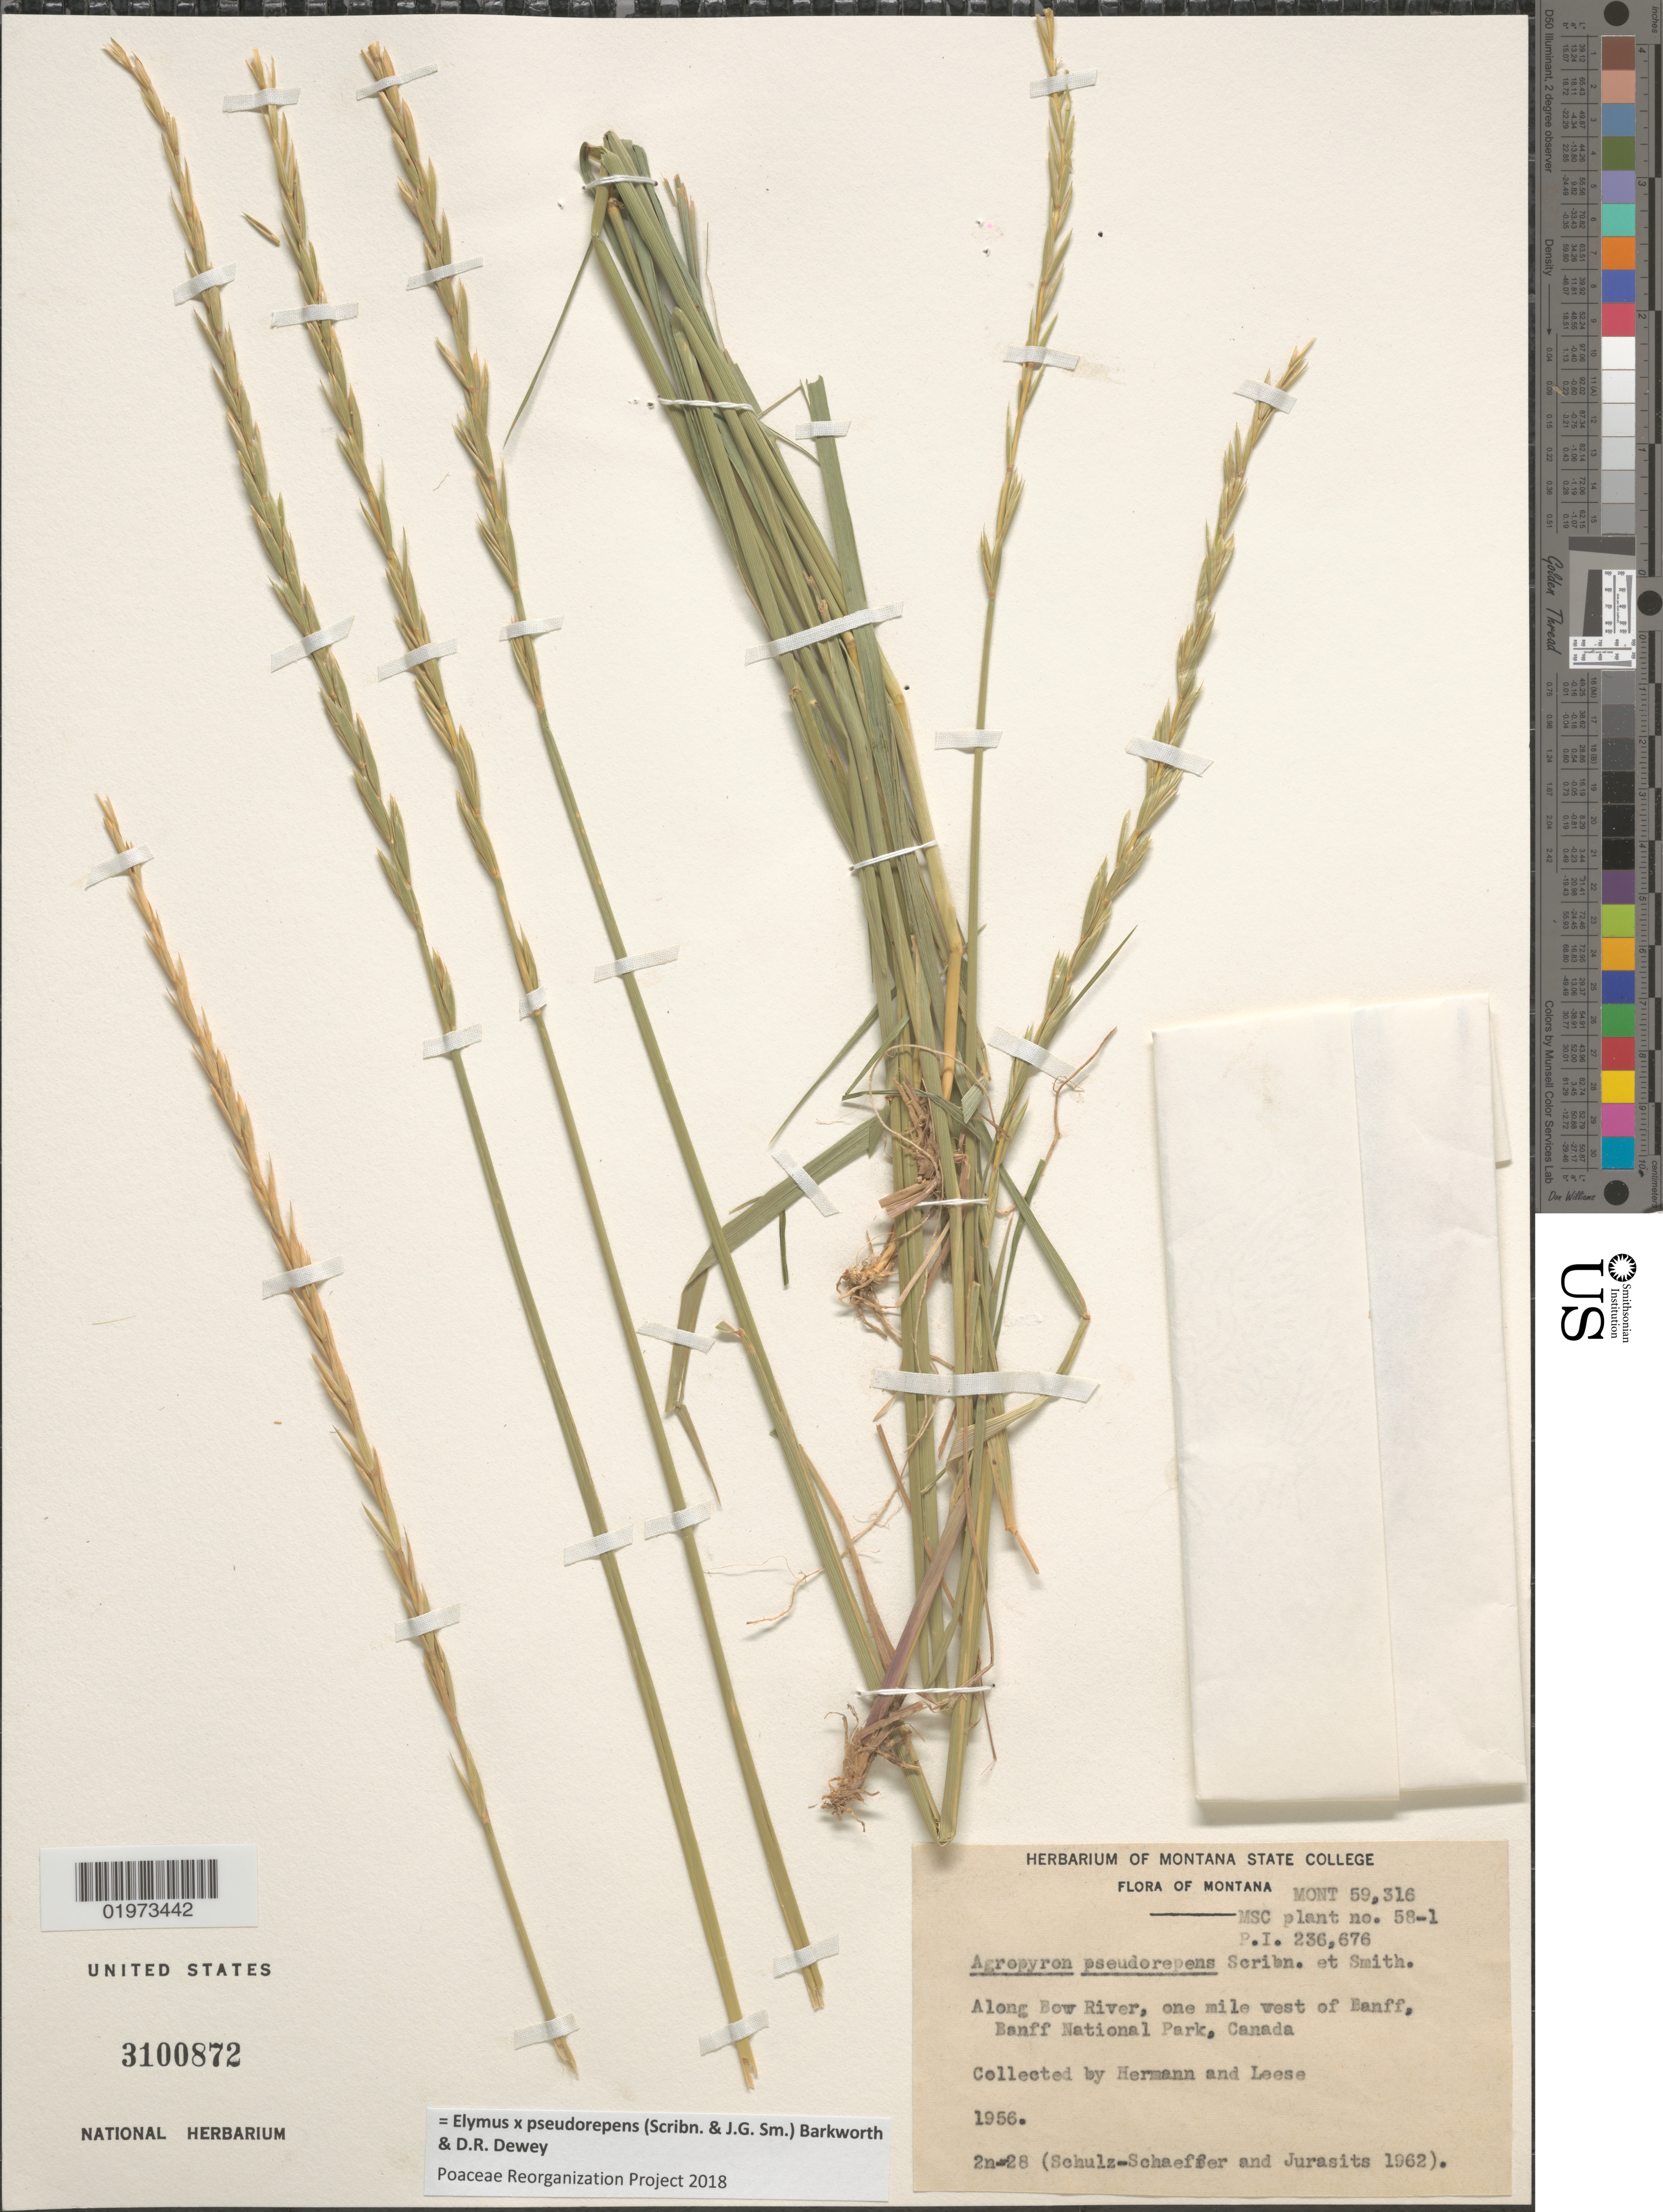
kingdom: Plantae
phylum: Tracheophyta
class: Liliopsida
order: Poales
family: Poaceae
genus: Elymus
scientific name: Elymus x pseudorepens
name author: (Scribn. & J.G. Sm.) Barkworth & Dewey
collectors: Hermann & B. Leese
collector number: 58-1?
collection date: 1956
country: Canada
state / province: Alberta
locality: Along Bow River, one mile west of Banff, Banff National Park.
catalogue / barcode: US 3100872